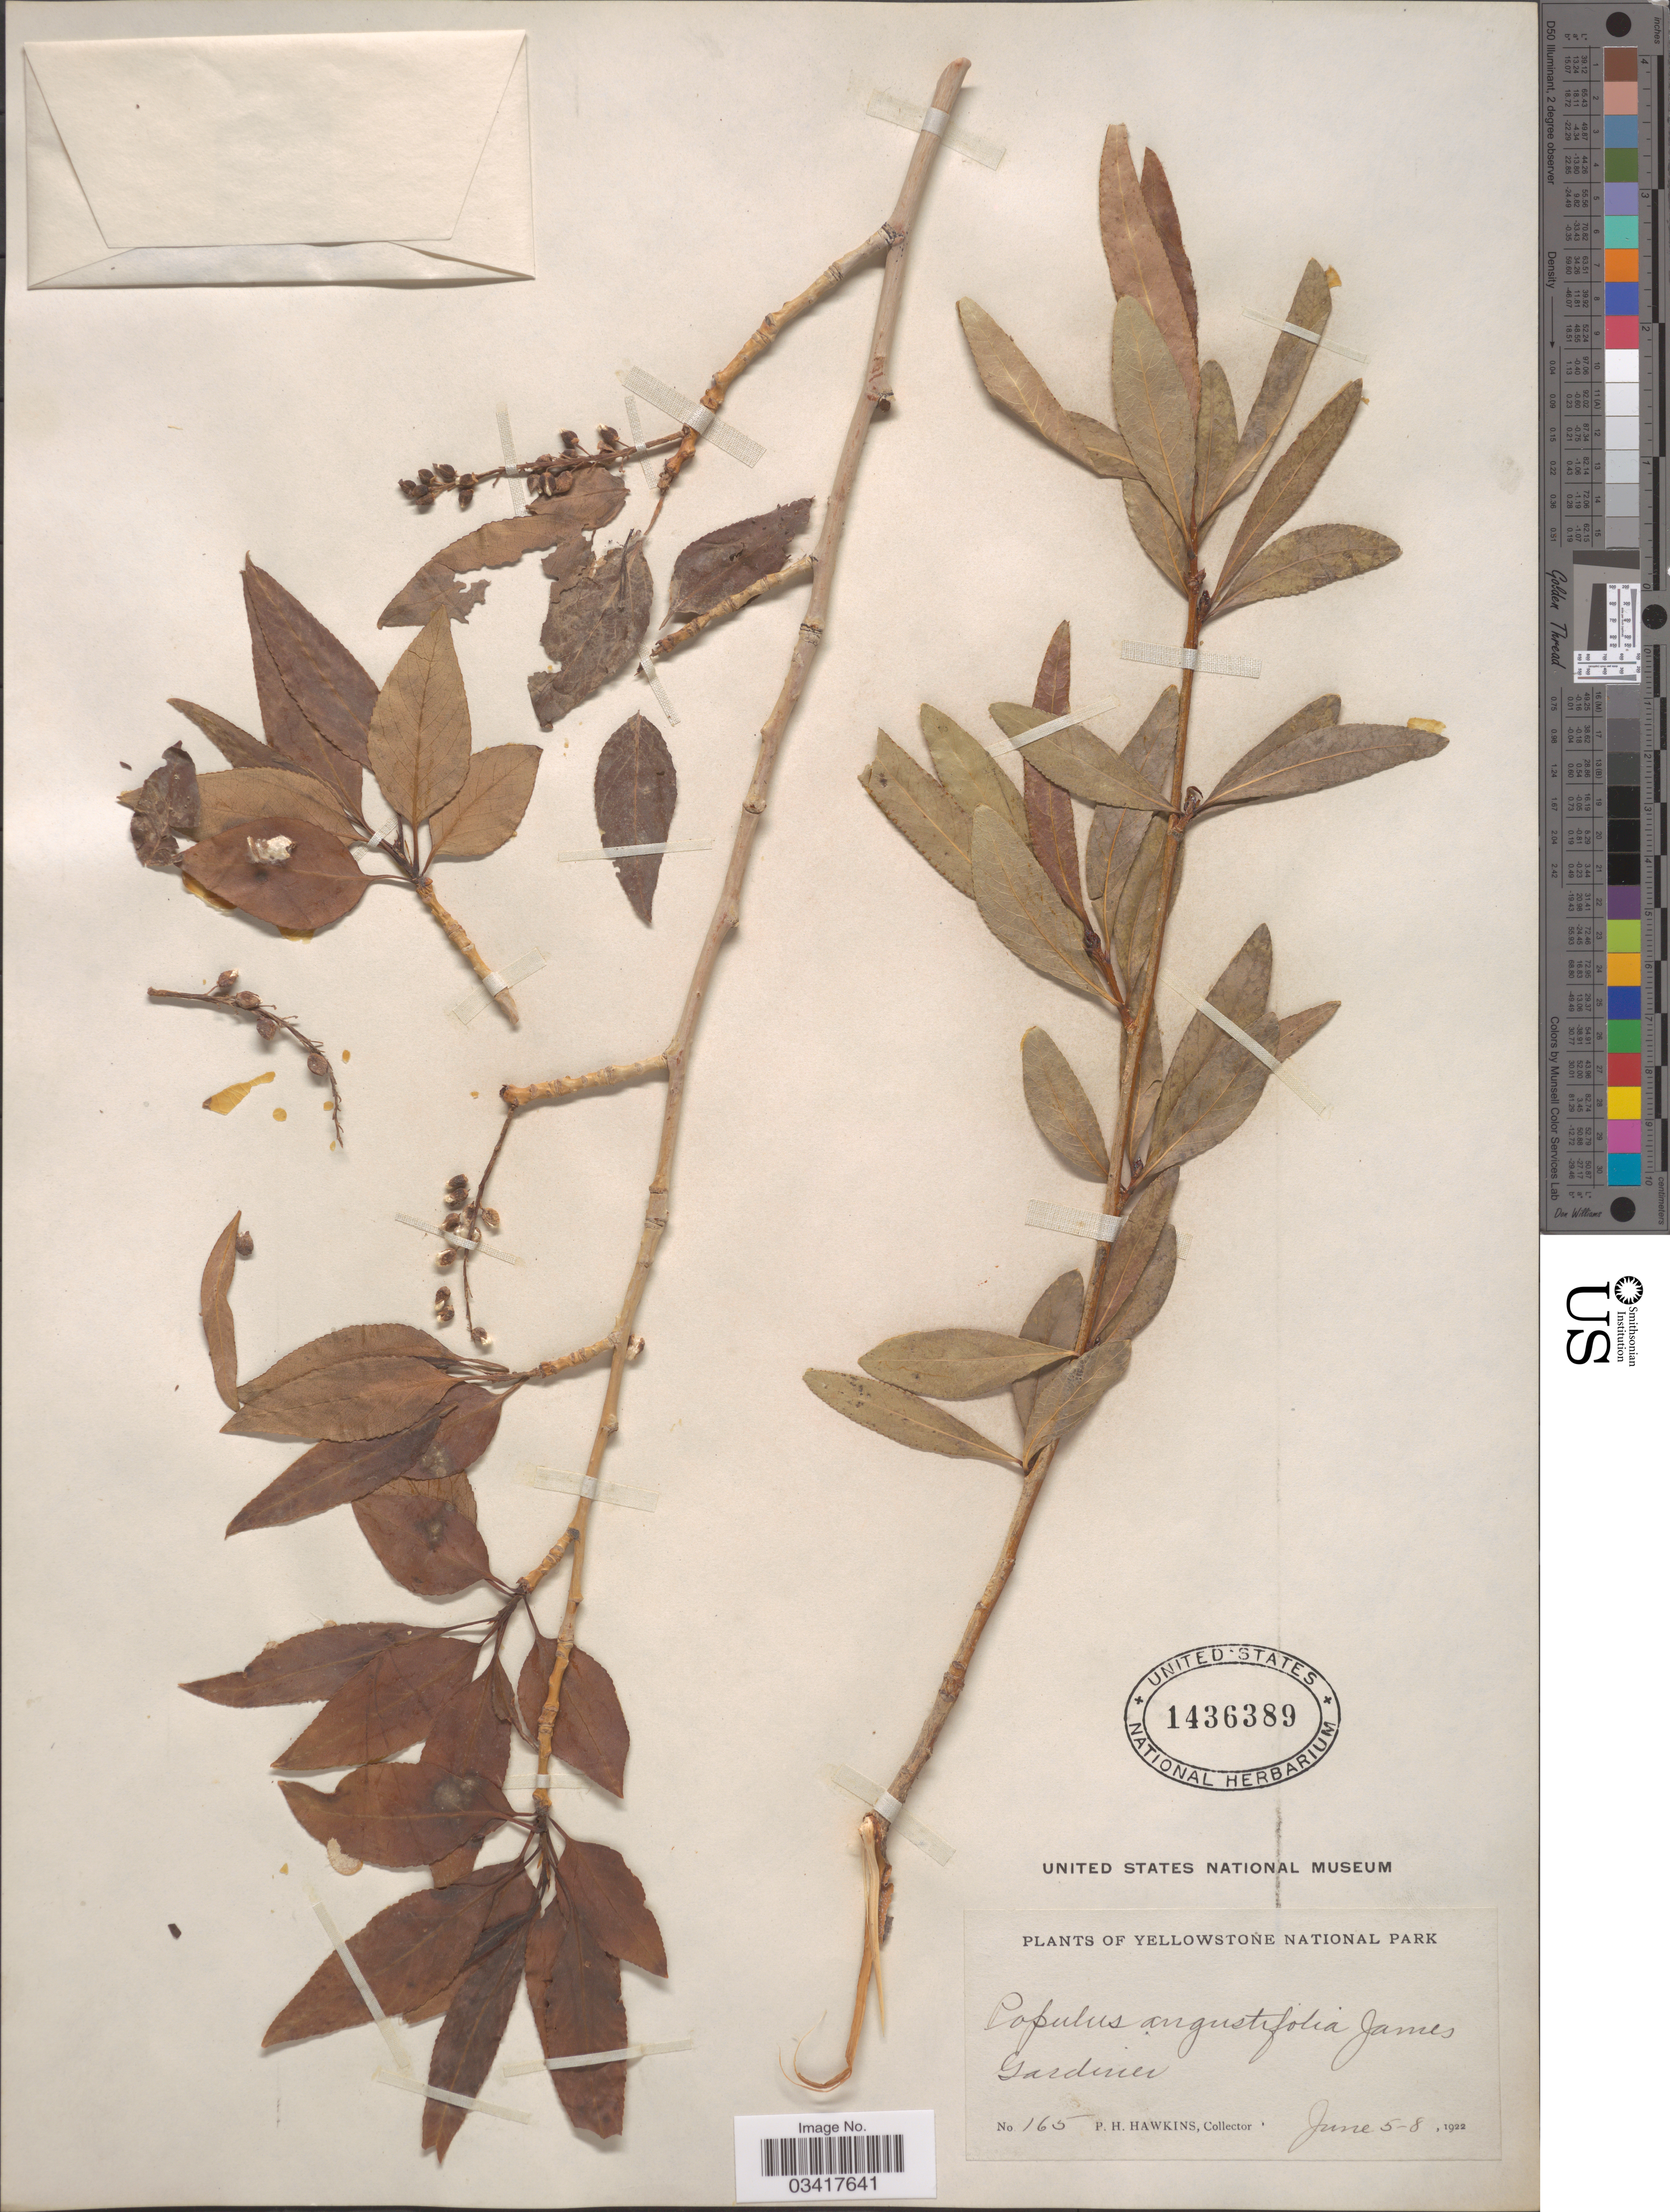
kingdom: Plantae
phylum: Tracheophyta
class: Magnoliopsida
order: Malpighiales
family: Salicaceae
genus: Populus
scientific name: Populus angustifolia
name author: E. James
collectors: P. Hawkins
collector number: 165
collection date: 1922-06-05/1922-06-08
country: United States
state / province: Montana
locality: Yellowstone National Park. Gardiner.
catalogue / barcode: US 1436389